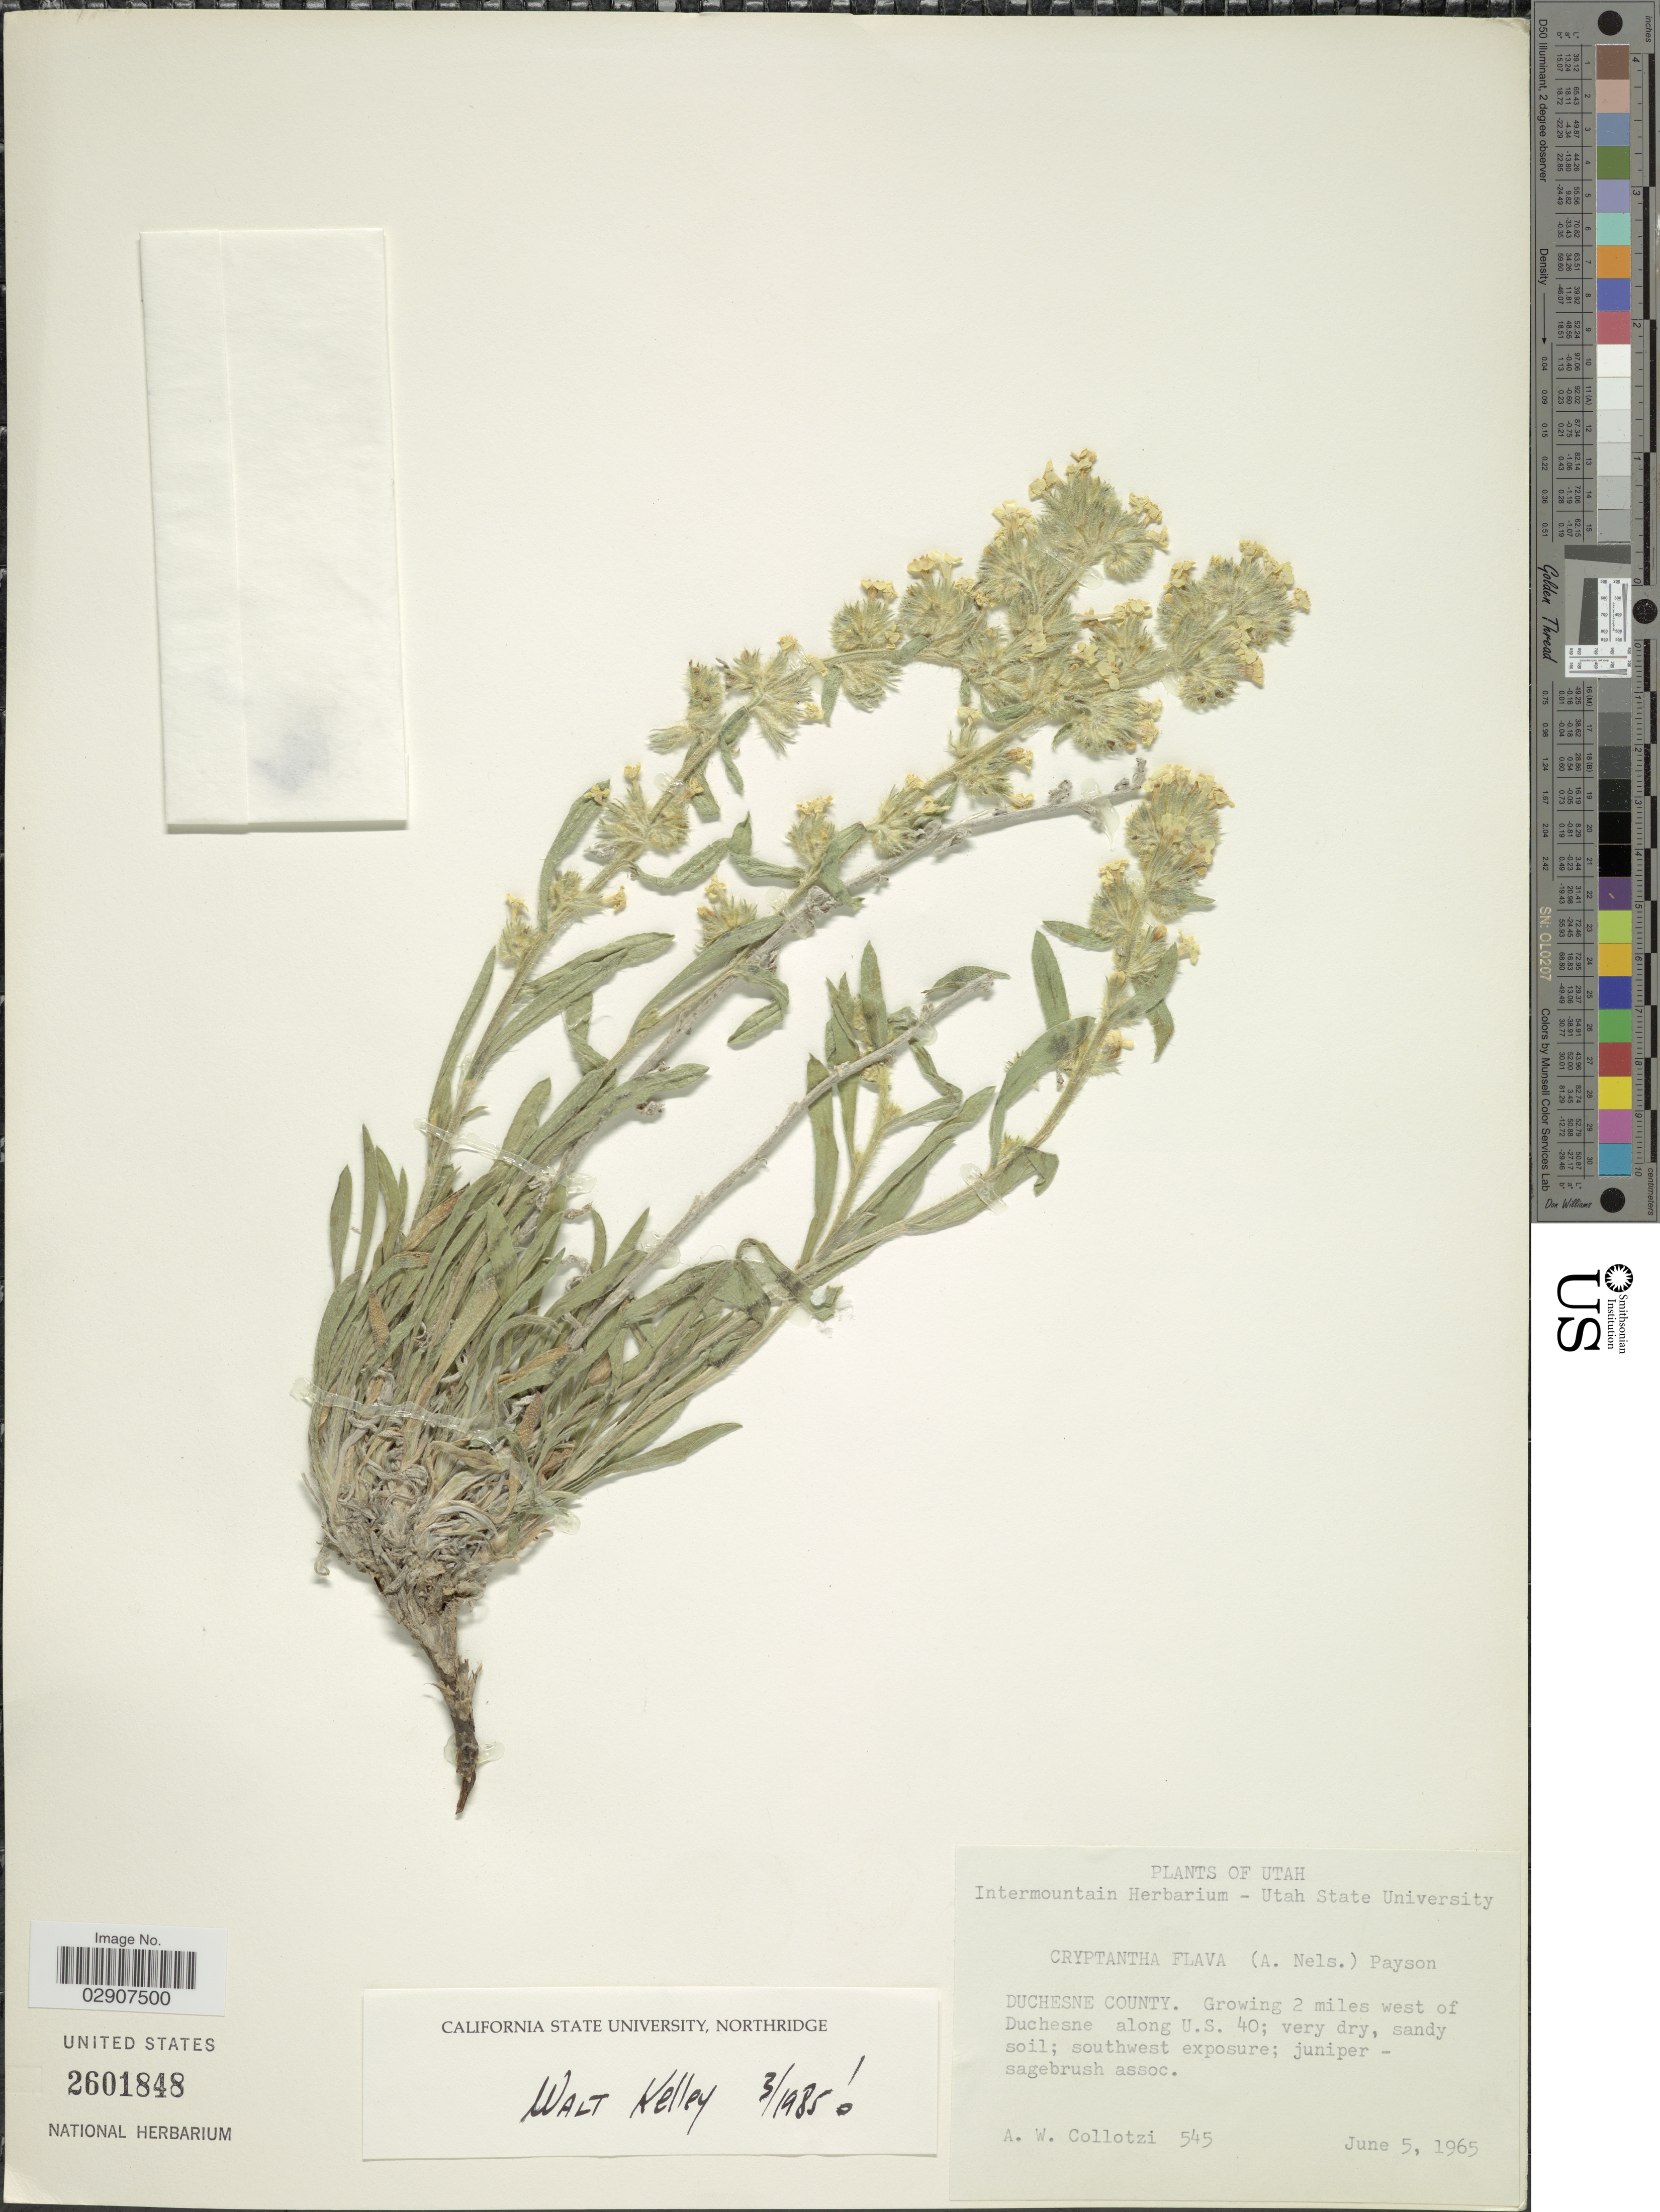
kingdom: Plantae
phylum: Tracheophyta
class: Magnoliopsida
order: Boraginales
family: Boraginaceae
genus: Cryptantha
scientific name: Cryptantha flava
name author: (A. Nelson) Payson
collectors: A. W. Collotzi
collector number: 545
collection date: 1965-06-05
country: United States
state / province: Utah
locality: Duchesne County, Growing 2 miles west of Duchesne along U.S. 40.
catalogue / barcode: US 2601848